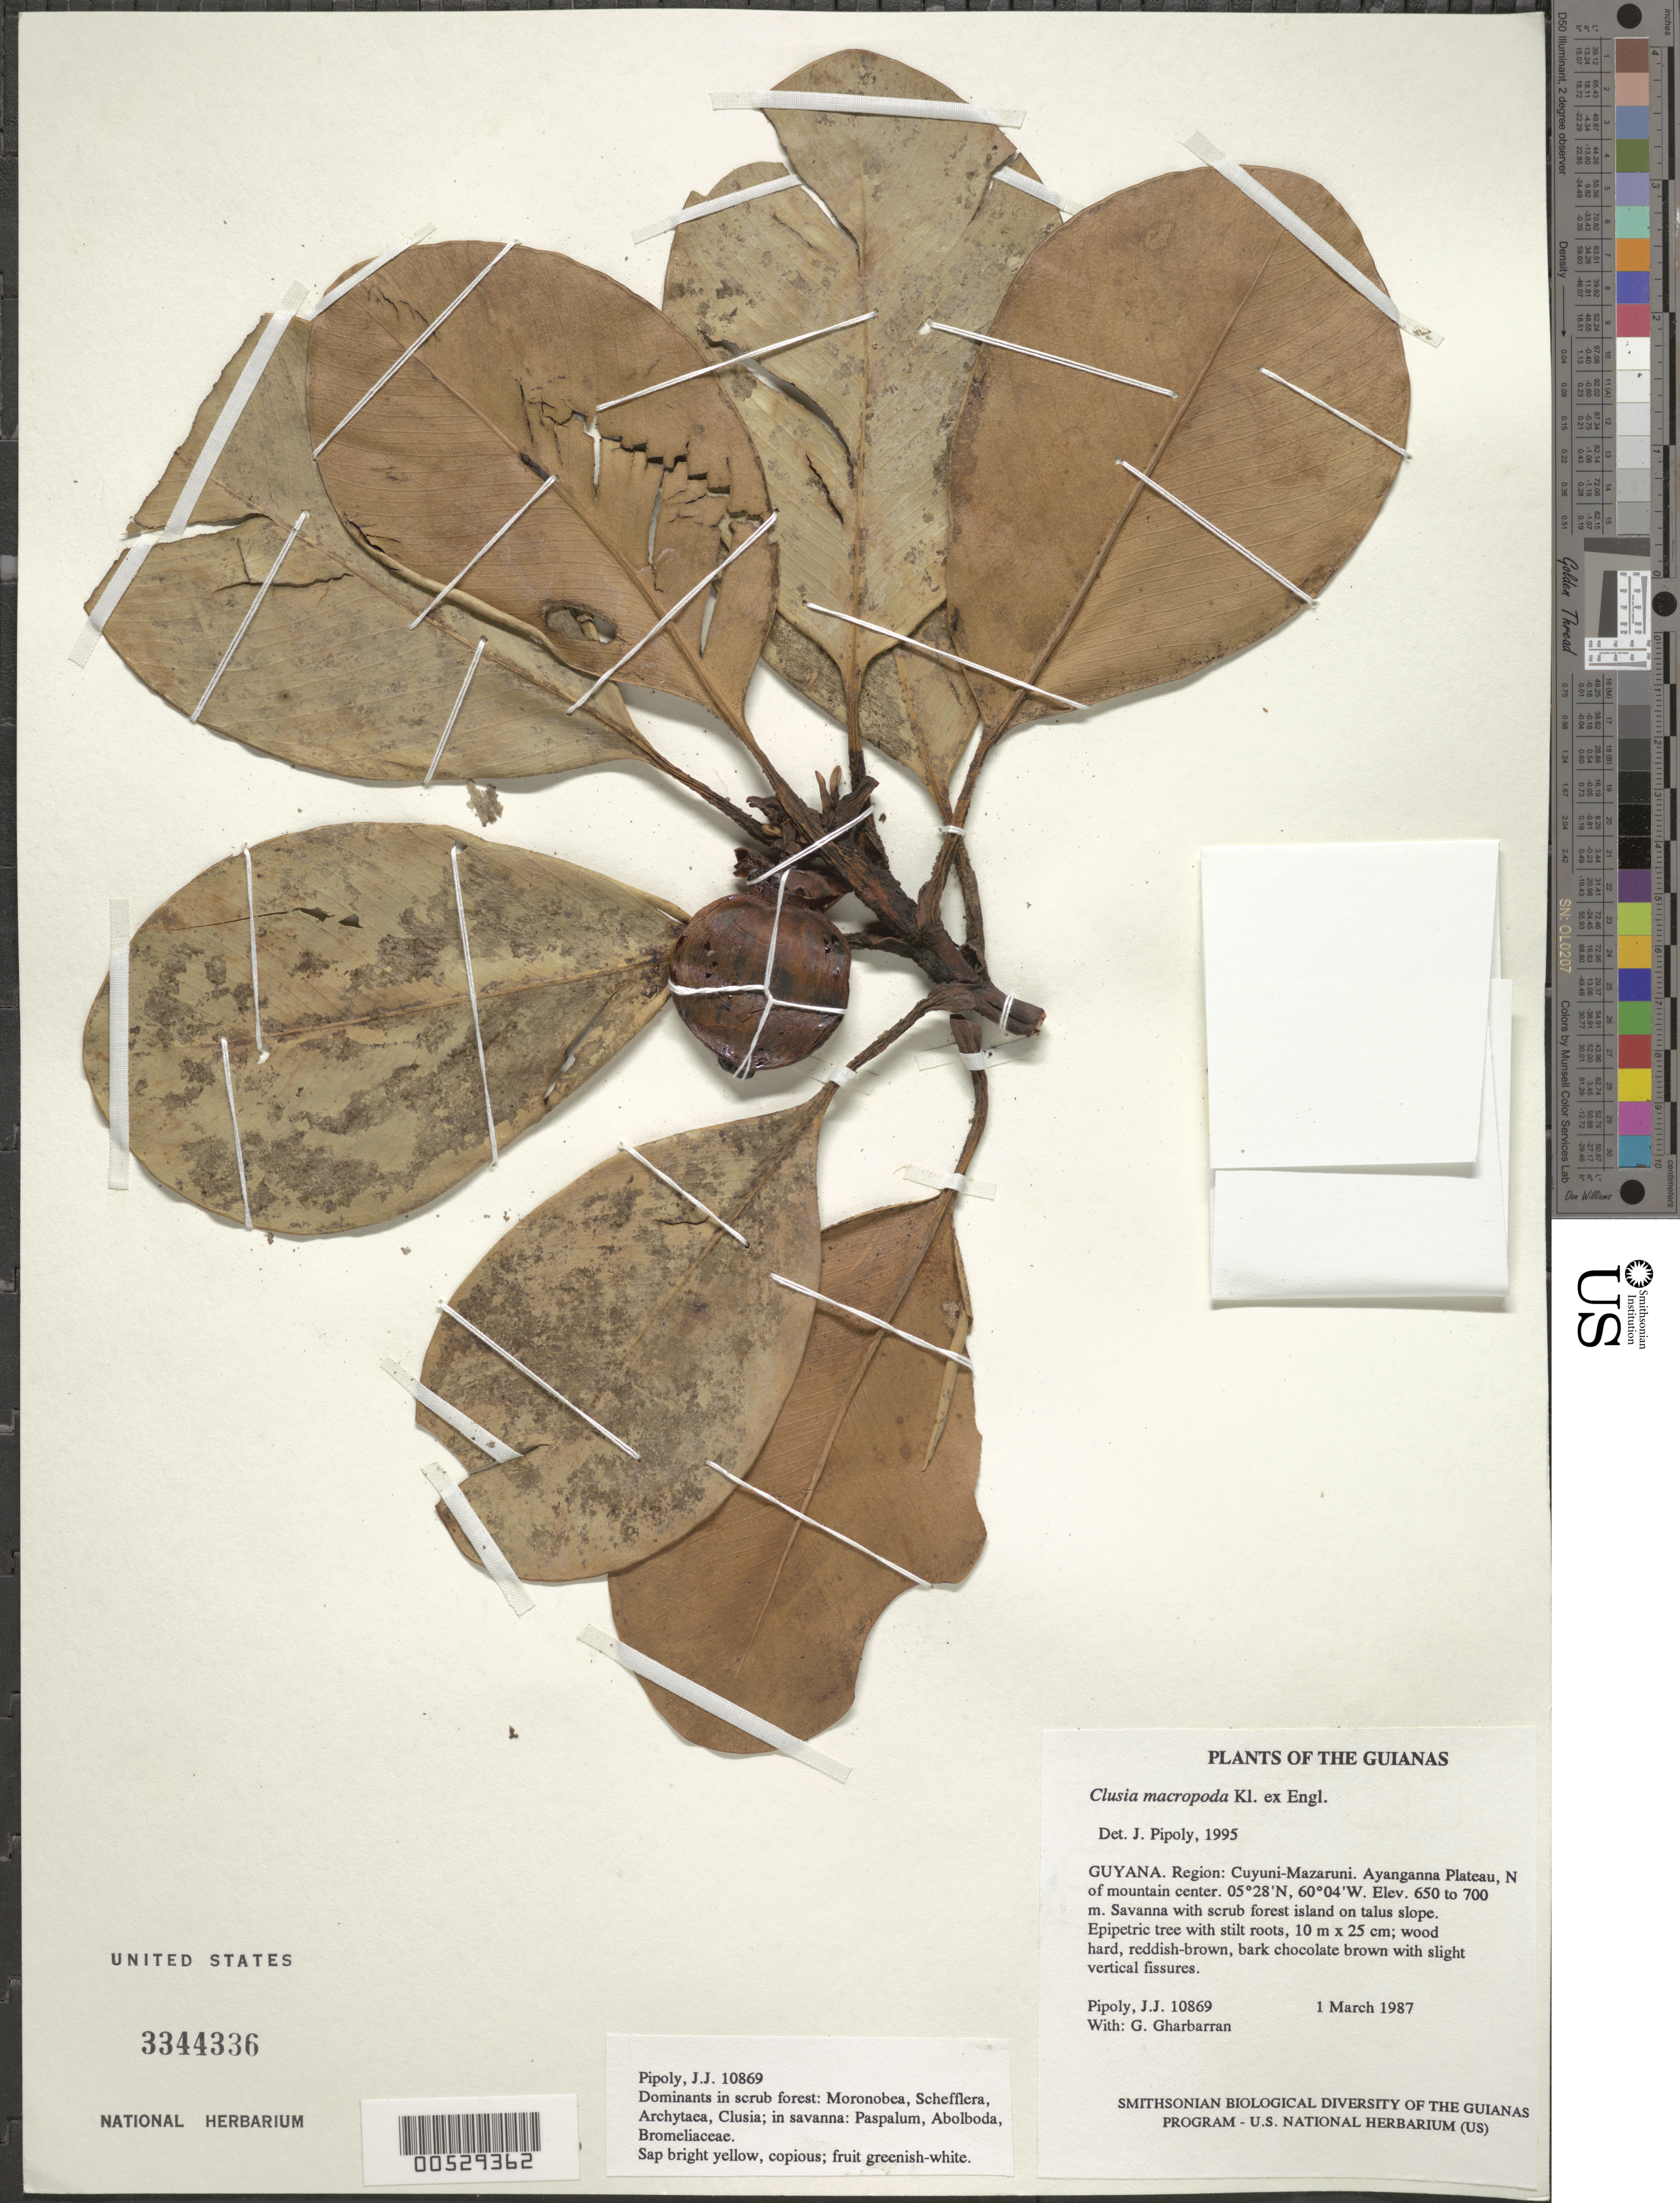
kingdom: Plantae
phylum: Tracheophyta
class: Magnoliopsida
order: Malpighiales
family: Clusiaceae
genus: Clusia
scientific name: Clusia macropoda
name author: Klotzsch ex Engl.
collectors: J. J. Pipoly & G. Gharbarran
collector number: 10869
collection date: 1987-03-01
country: Guyana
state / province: Cuyuni-Mazaruni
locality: The Guianas. Region: Cuyuni-Mazaruni. Ayanganna Plateau, N of mountain center.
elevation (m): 650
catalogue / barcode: US 3344336